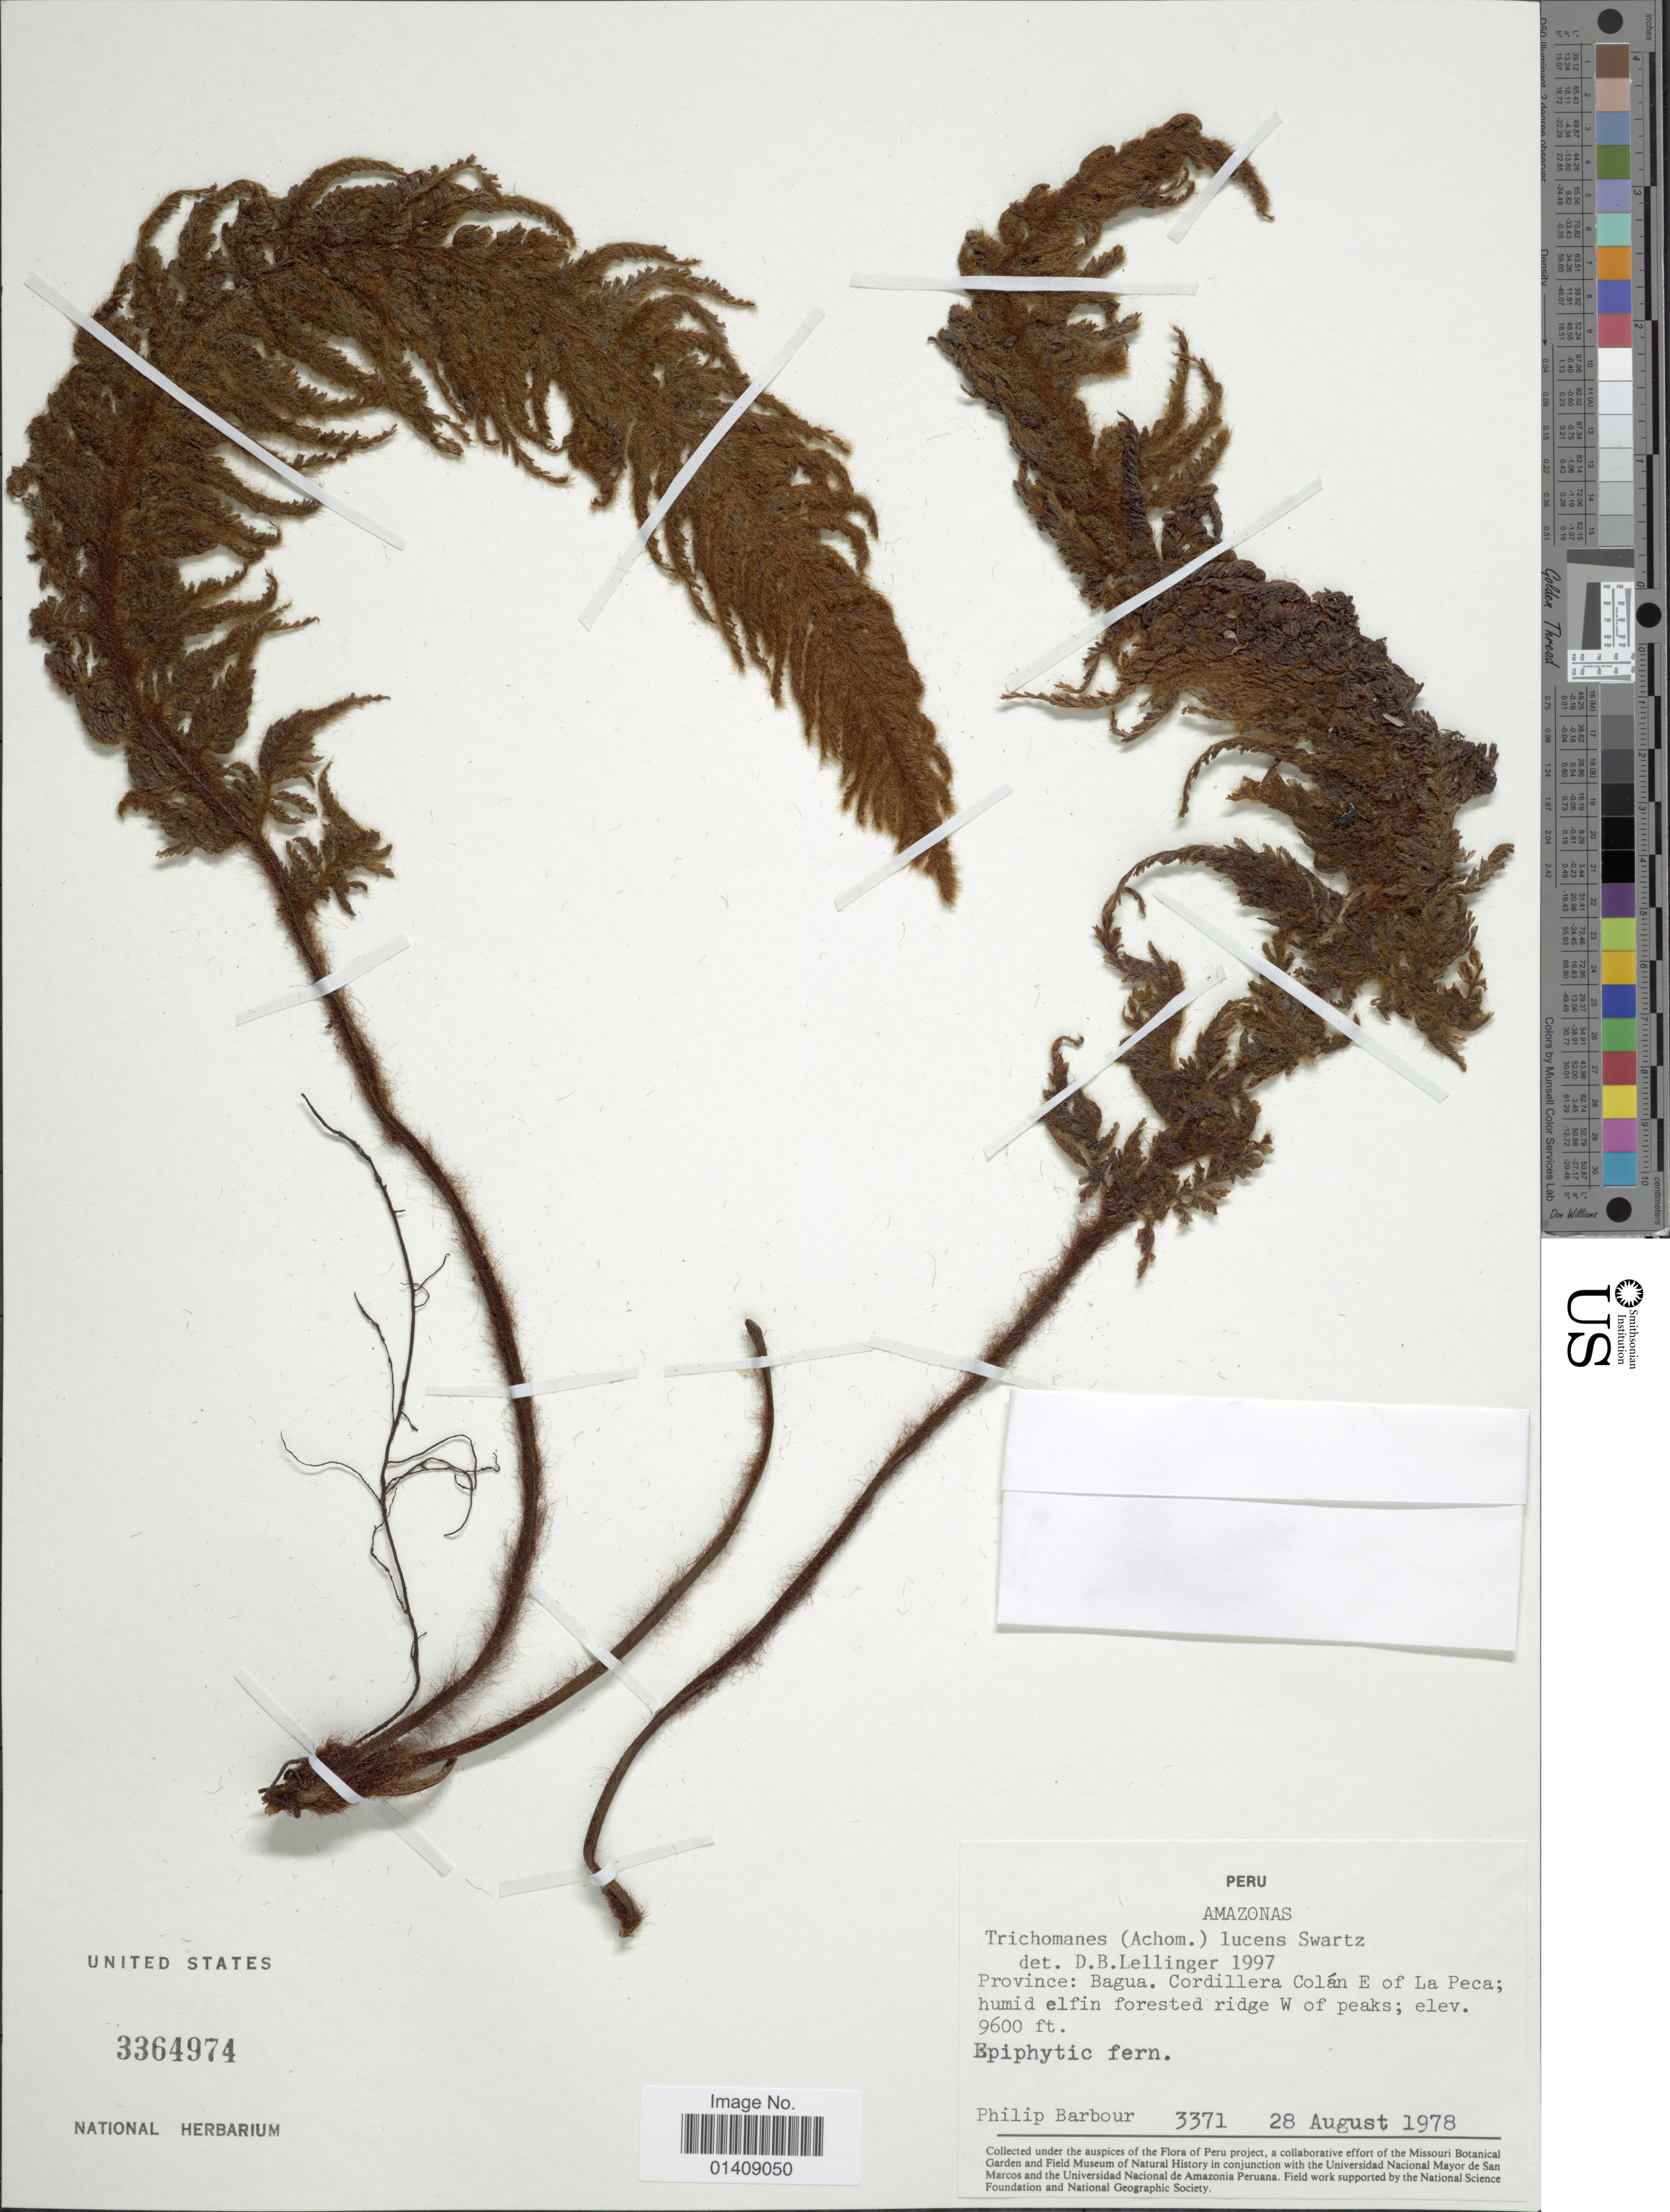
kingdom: Plantae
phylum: Tracheophyta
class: Polypodiopsida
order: Hymenophyllales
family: Hymenophyllaceae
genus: Trichomanes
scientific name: Trichomanes lucens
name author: Sw.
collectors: P. Barbour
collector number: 3371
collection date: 1978-08-28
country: Peru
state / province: Amazonas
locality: Bagua, Cordillera Colán E of la Peca; humid elfin forested ridge W of peaks.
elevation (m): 2926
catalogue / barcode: US 3364974